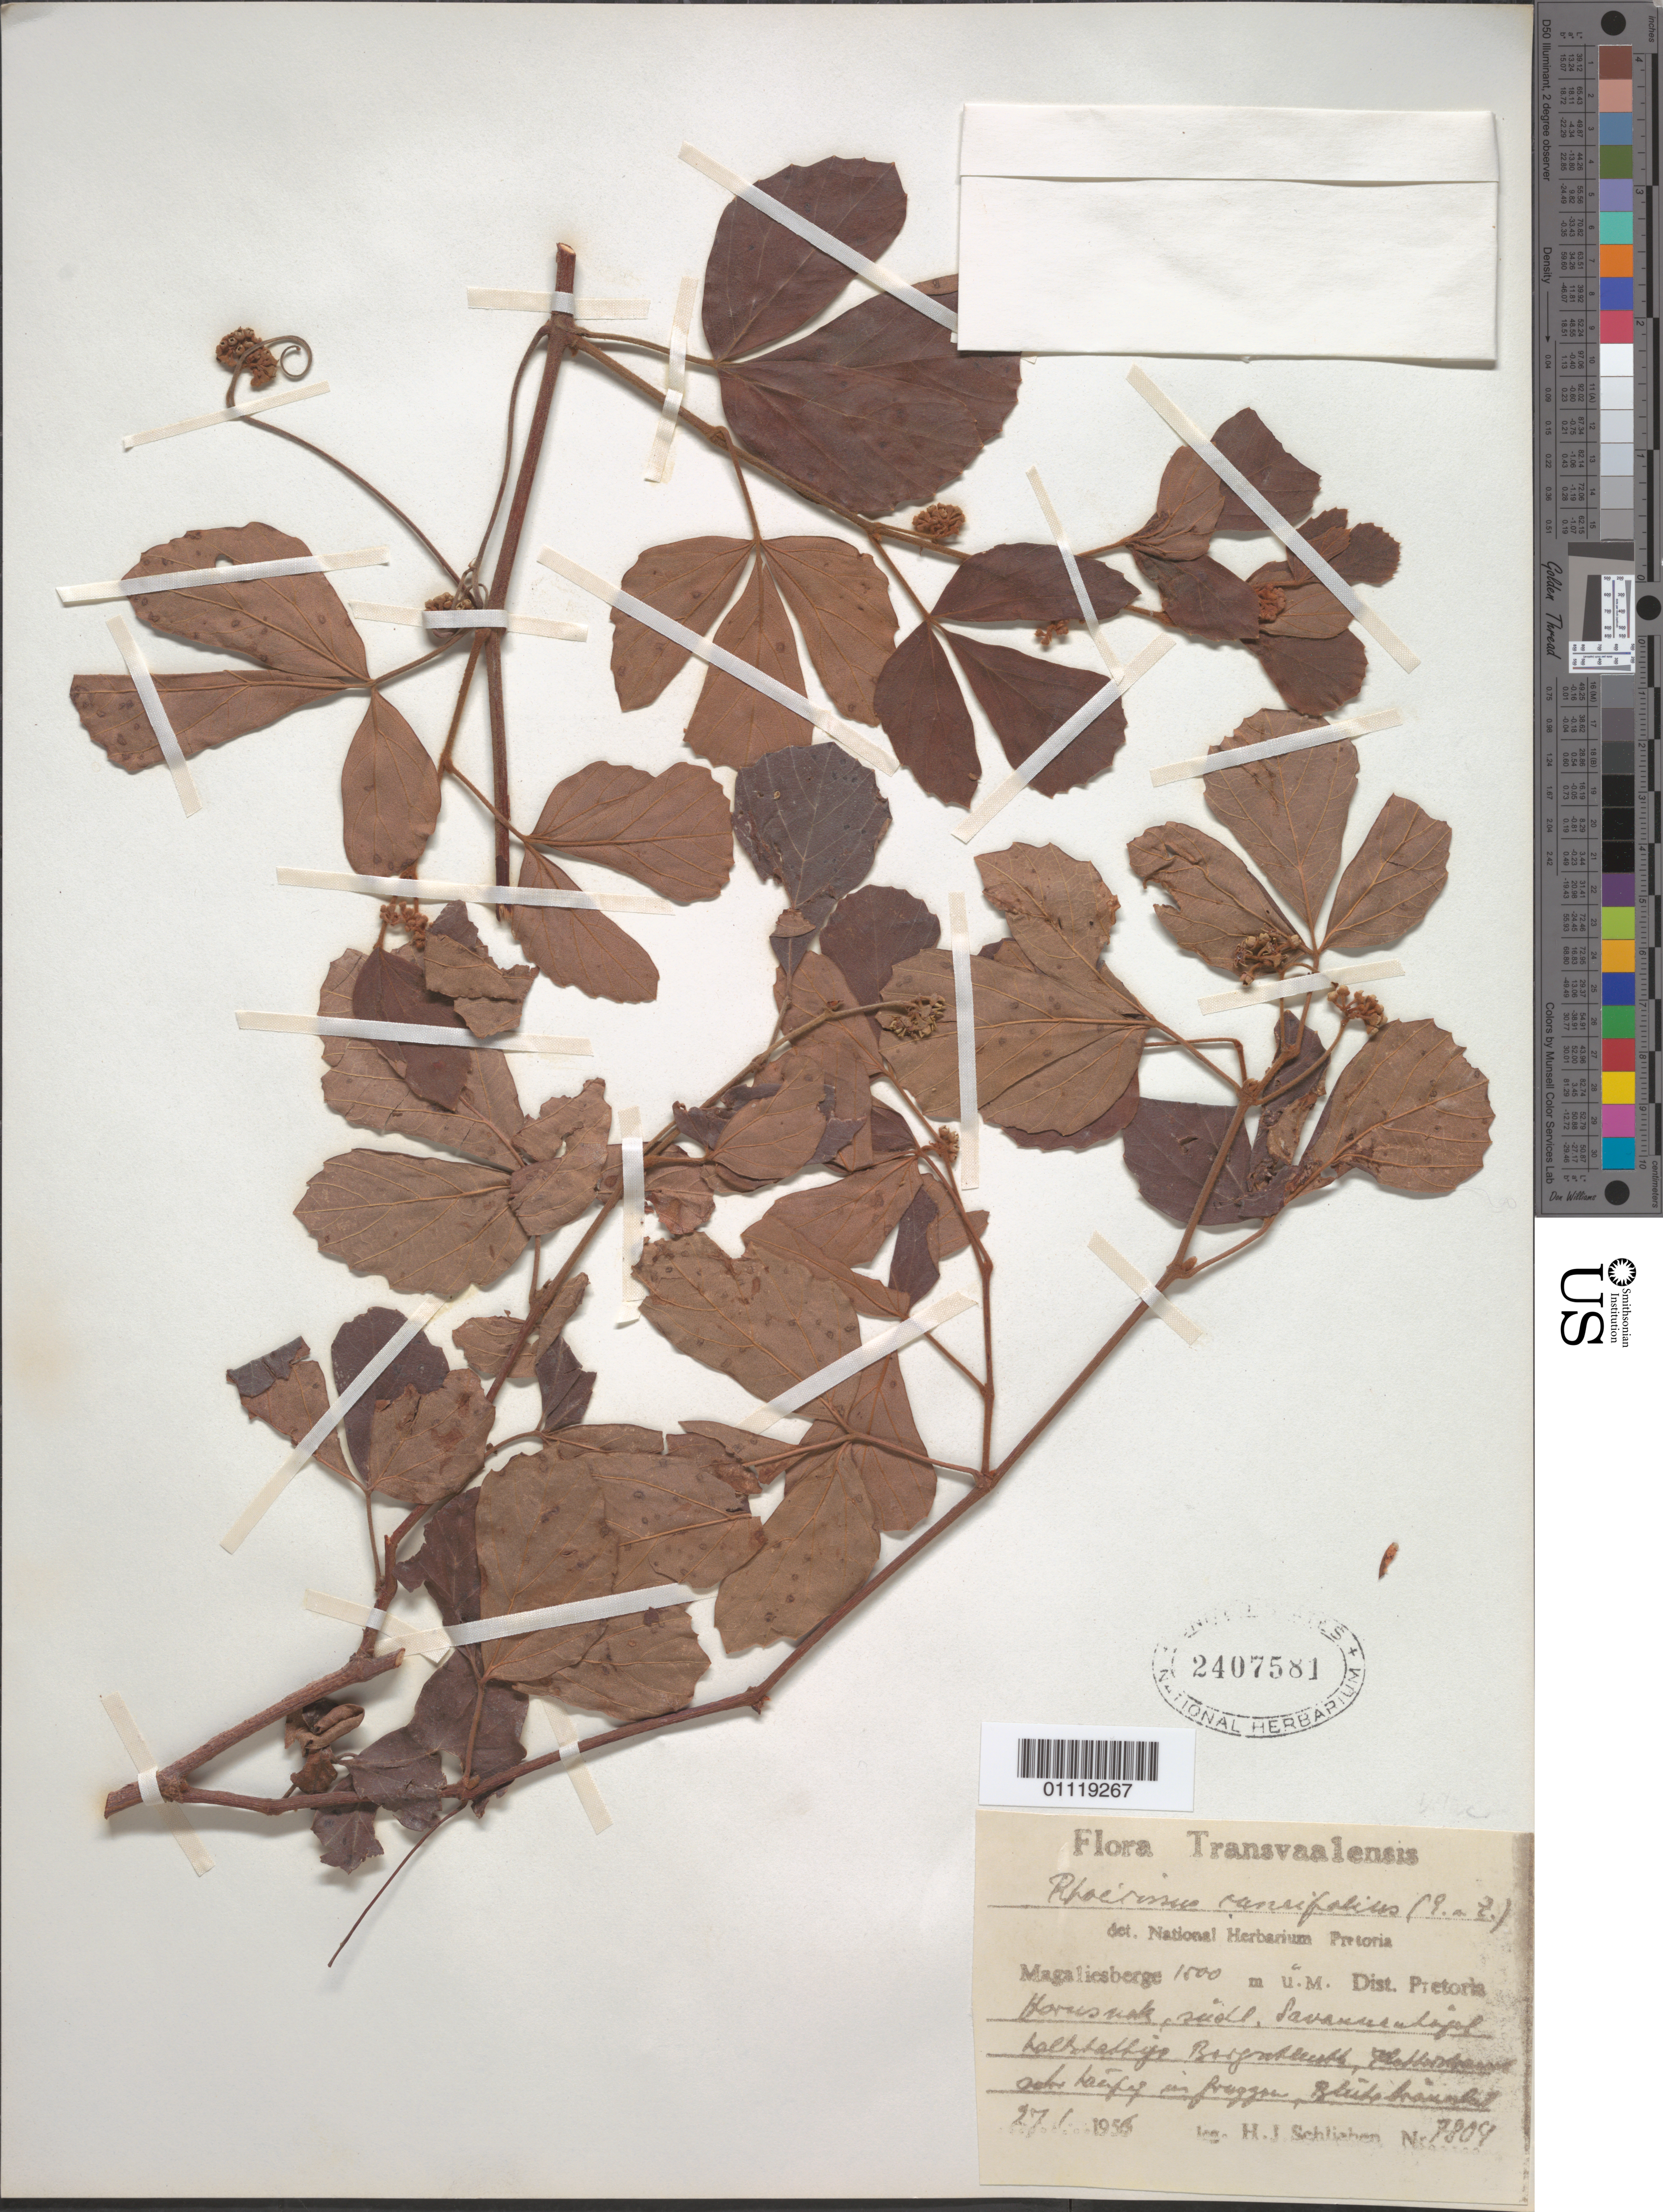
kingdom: Plantae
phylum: Tracheophyta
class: Magnoliopsida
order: Vitales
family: Vitaceae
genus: Rhoicissus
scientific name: Rhoicissus tridentata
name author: (L. f.) Wild & R.B. Drumm.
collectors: H. J. Schlieben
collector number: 7804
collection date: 1956-01-27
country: South Africa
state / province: Gauteng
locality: Magaliesberg. Pretoria. Transvaal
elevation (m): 1500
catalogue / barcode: US 2407581